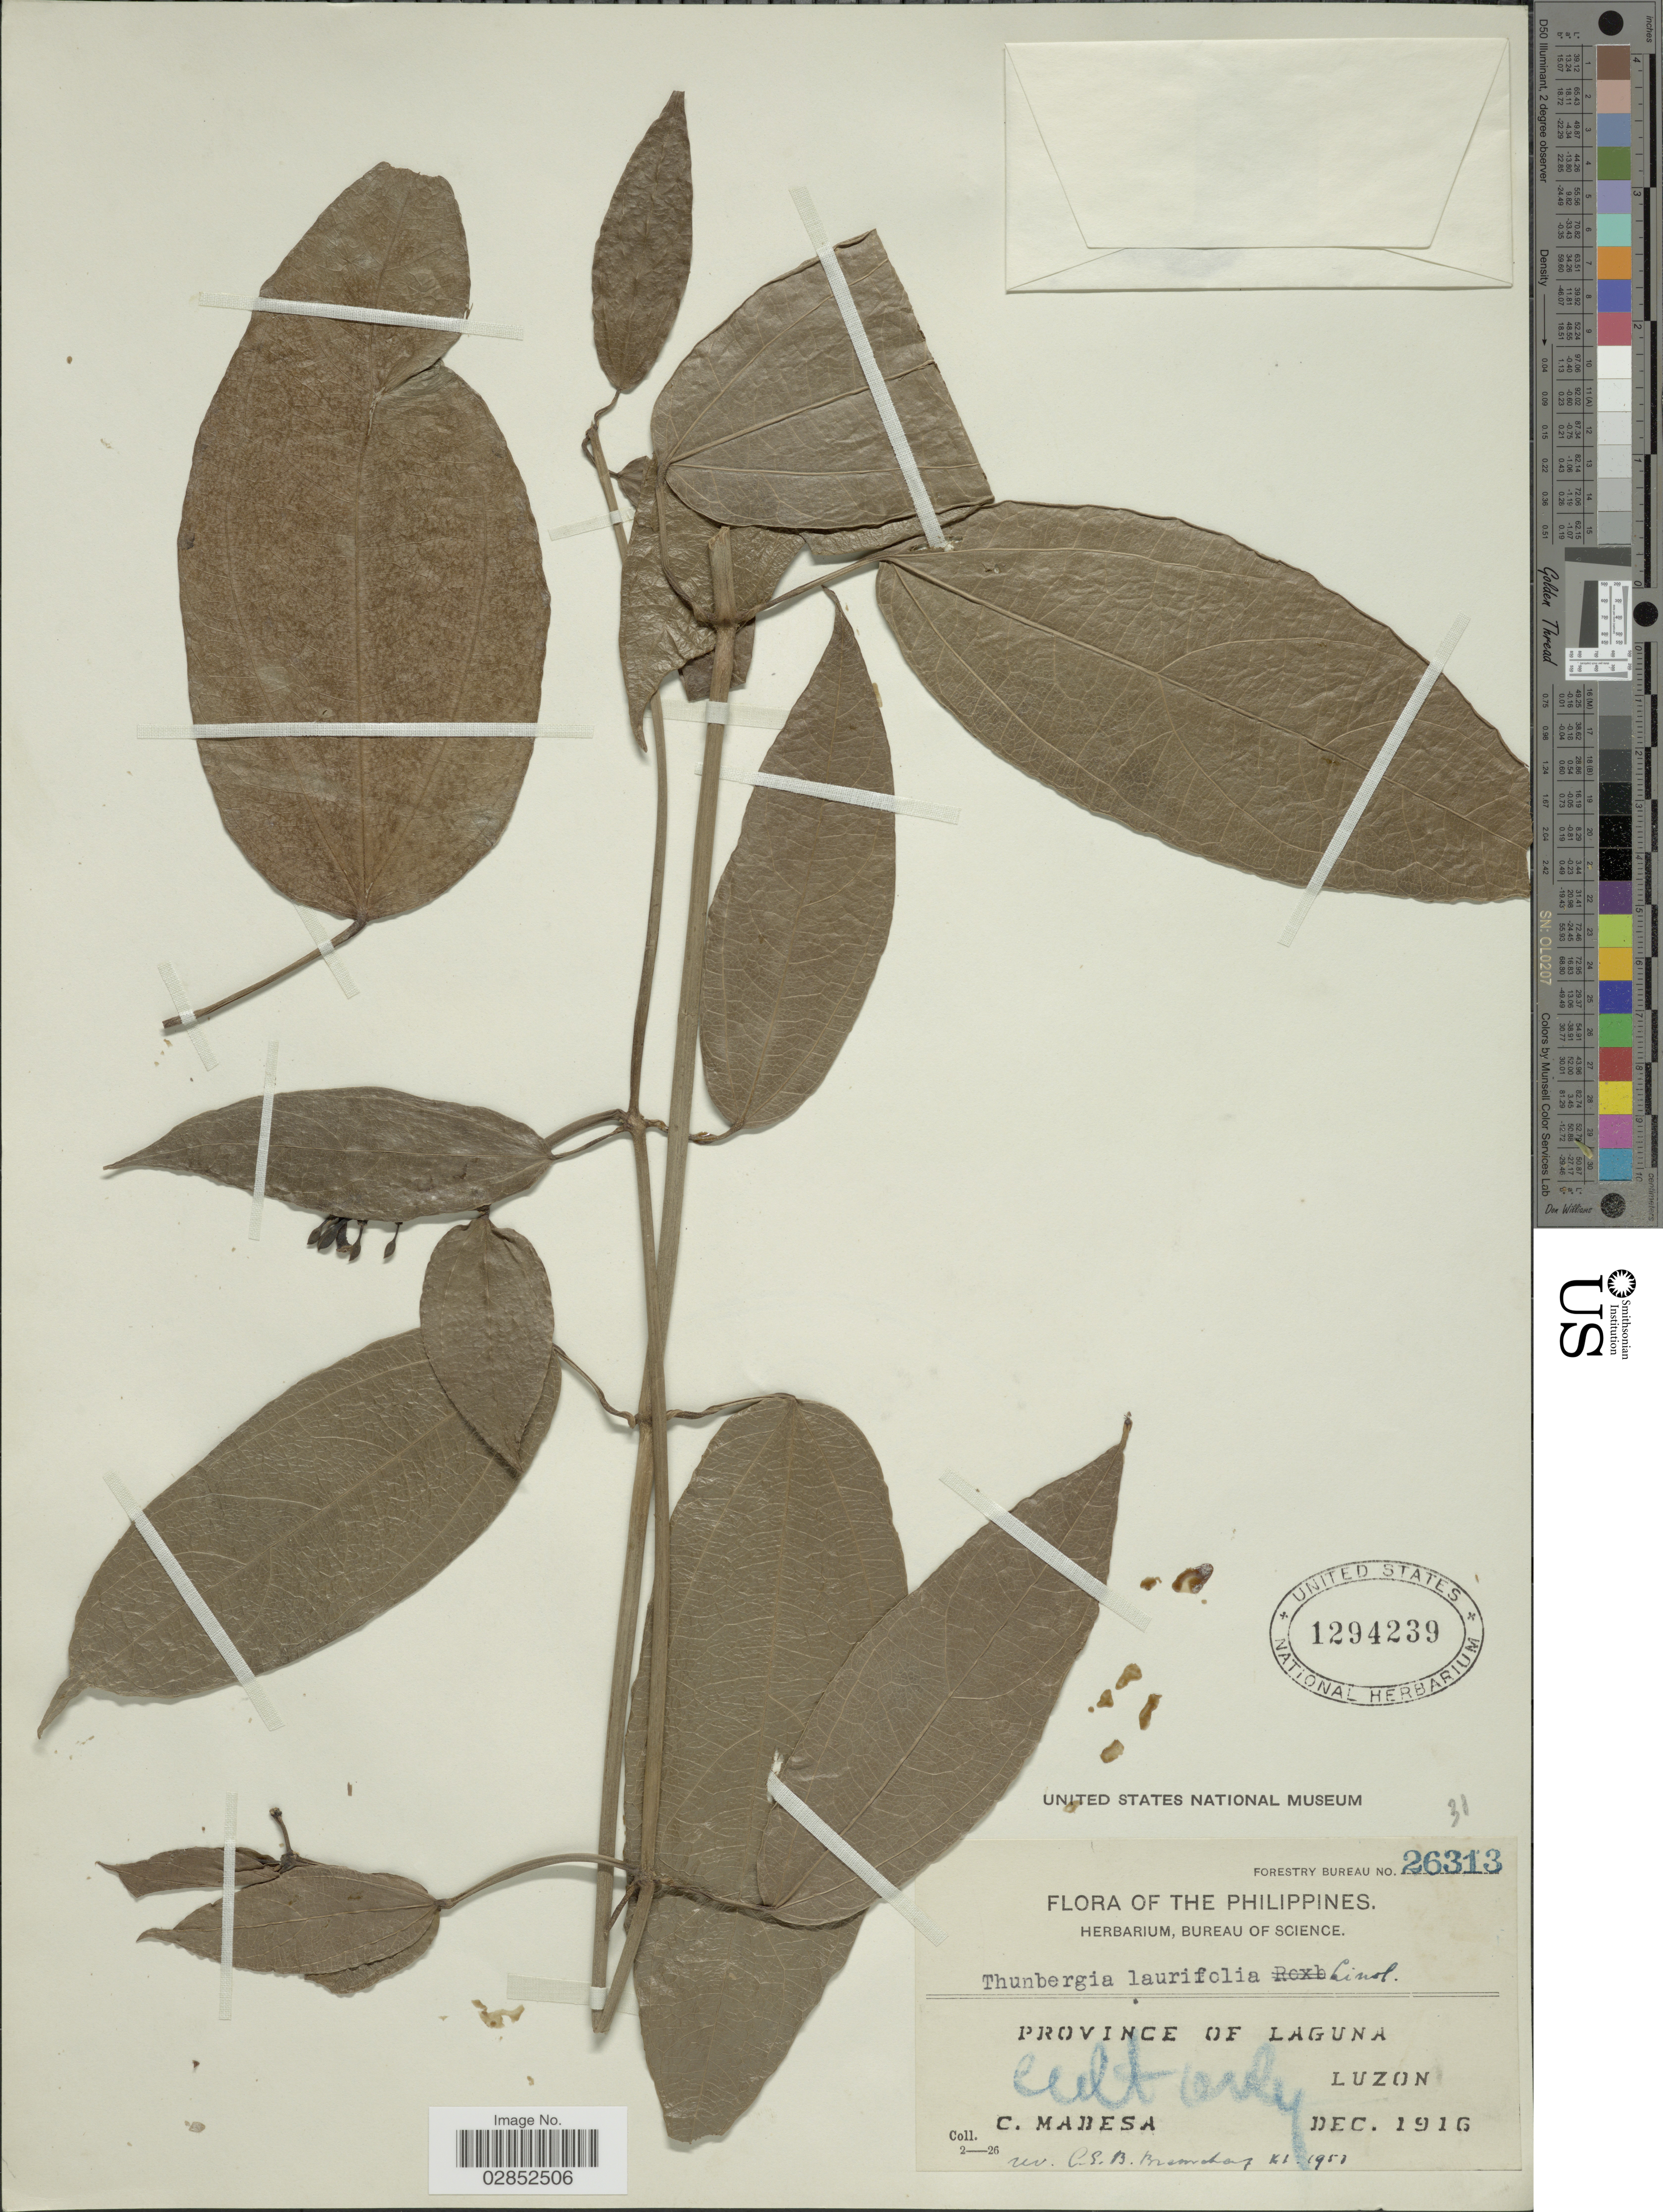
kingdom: Plantae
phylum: Tracheophyta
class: Magnoliopsida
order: Lamiales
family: Acanthaceae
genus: Thunbergia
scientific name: Thunbergia laurifolia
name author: Lindl.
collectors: C. Mabesa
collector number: Forestry Bureau 26313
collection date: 1916-12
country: Philippines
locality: Province of Laguna, Luzon.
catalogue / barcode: US 1294239